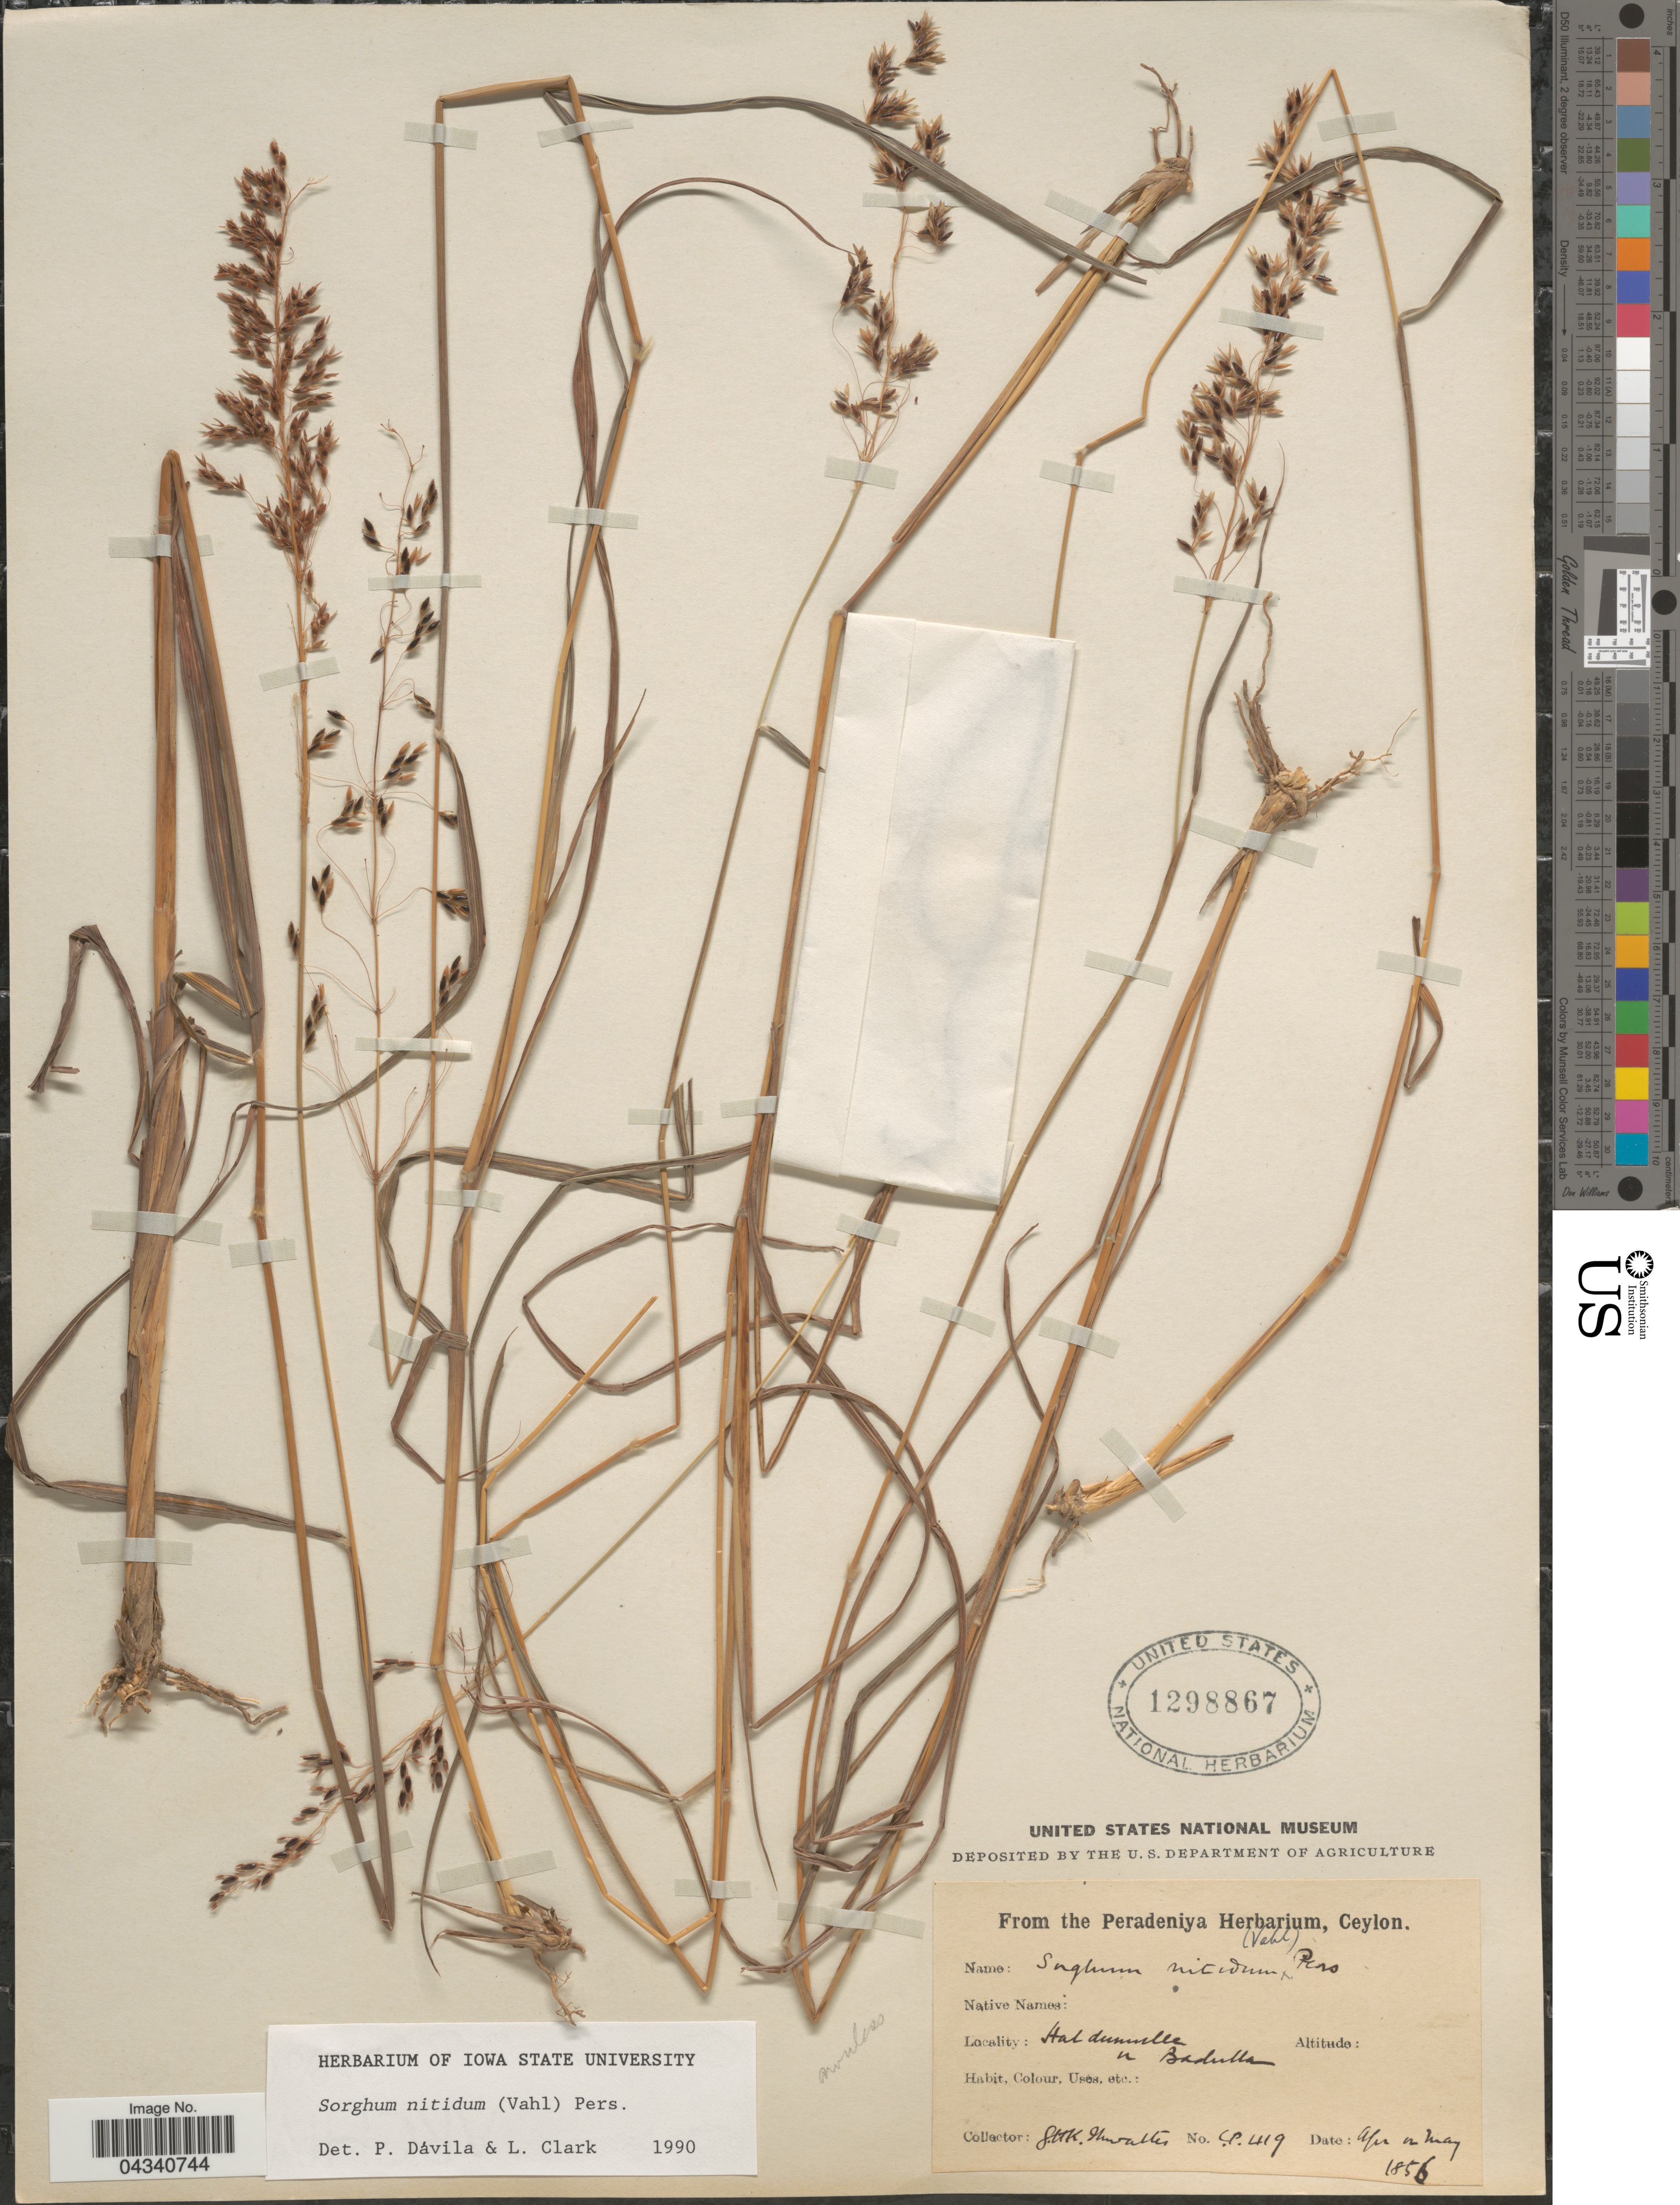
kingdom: Plantae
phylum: Tracheophyta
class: Liliopsida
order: Poales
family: Poaceae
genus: Sorghum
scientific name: Sorghum nitidum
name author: (Vahl) Pers.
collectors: G. H. K. Thwaites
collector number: C.P.419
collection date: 1856-04/1856-05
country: Sri Lanka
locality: Haldummulla in Badulla.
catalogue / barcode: US 1298867